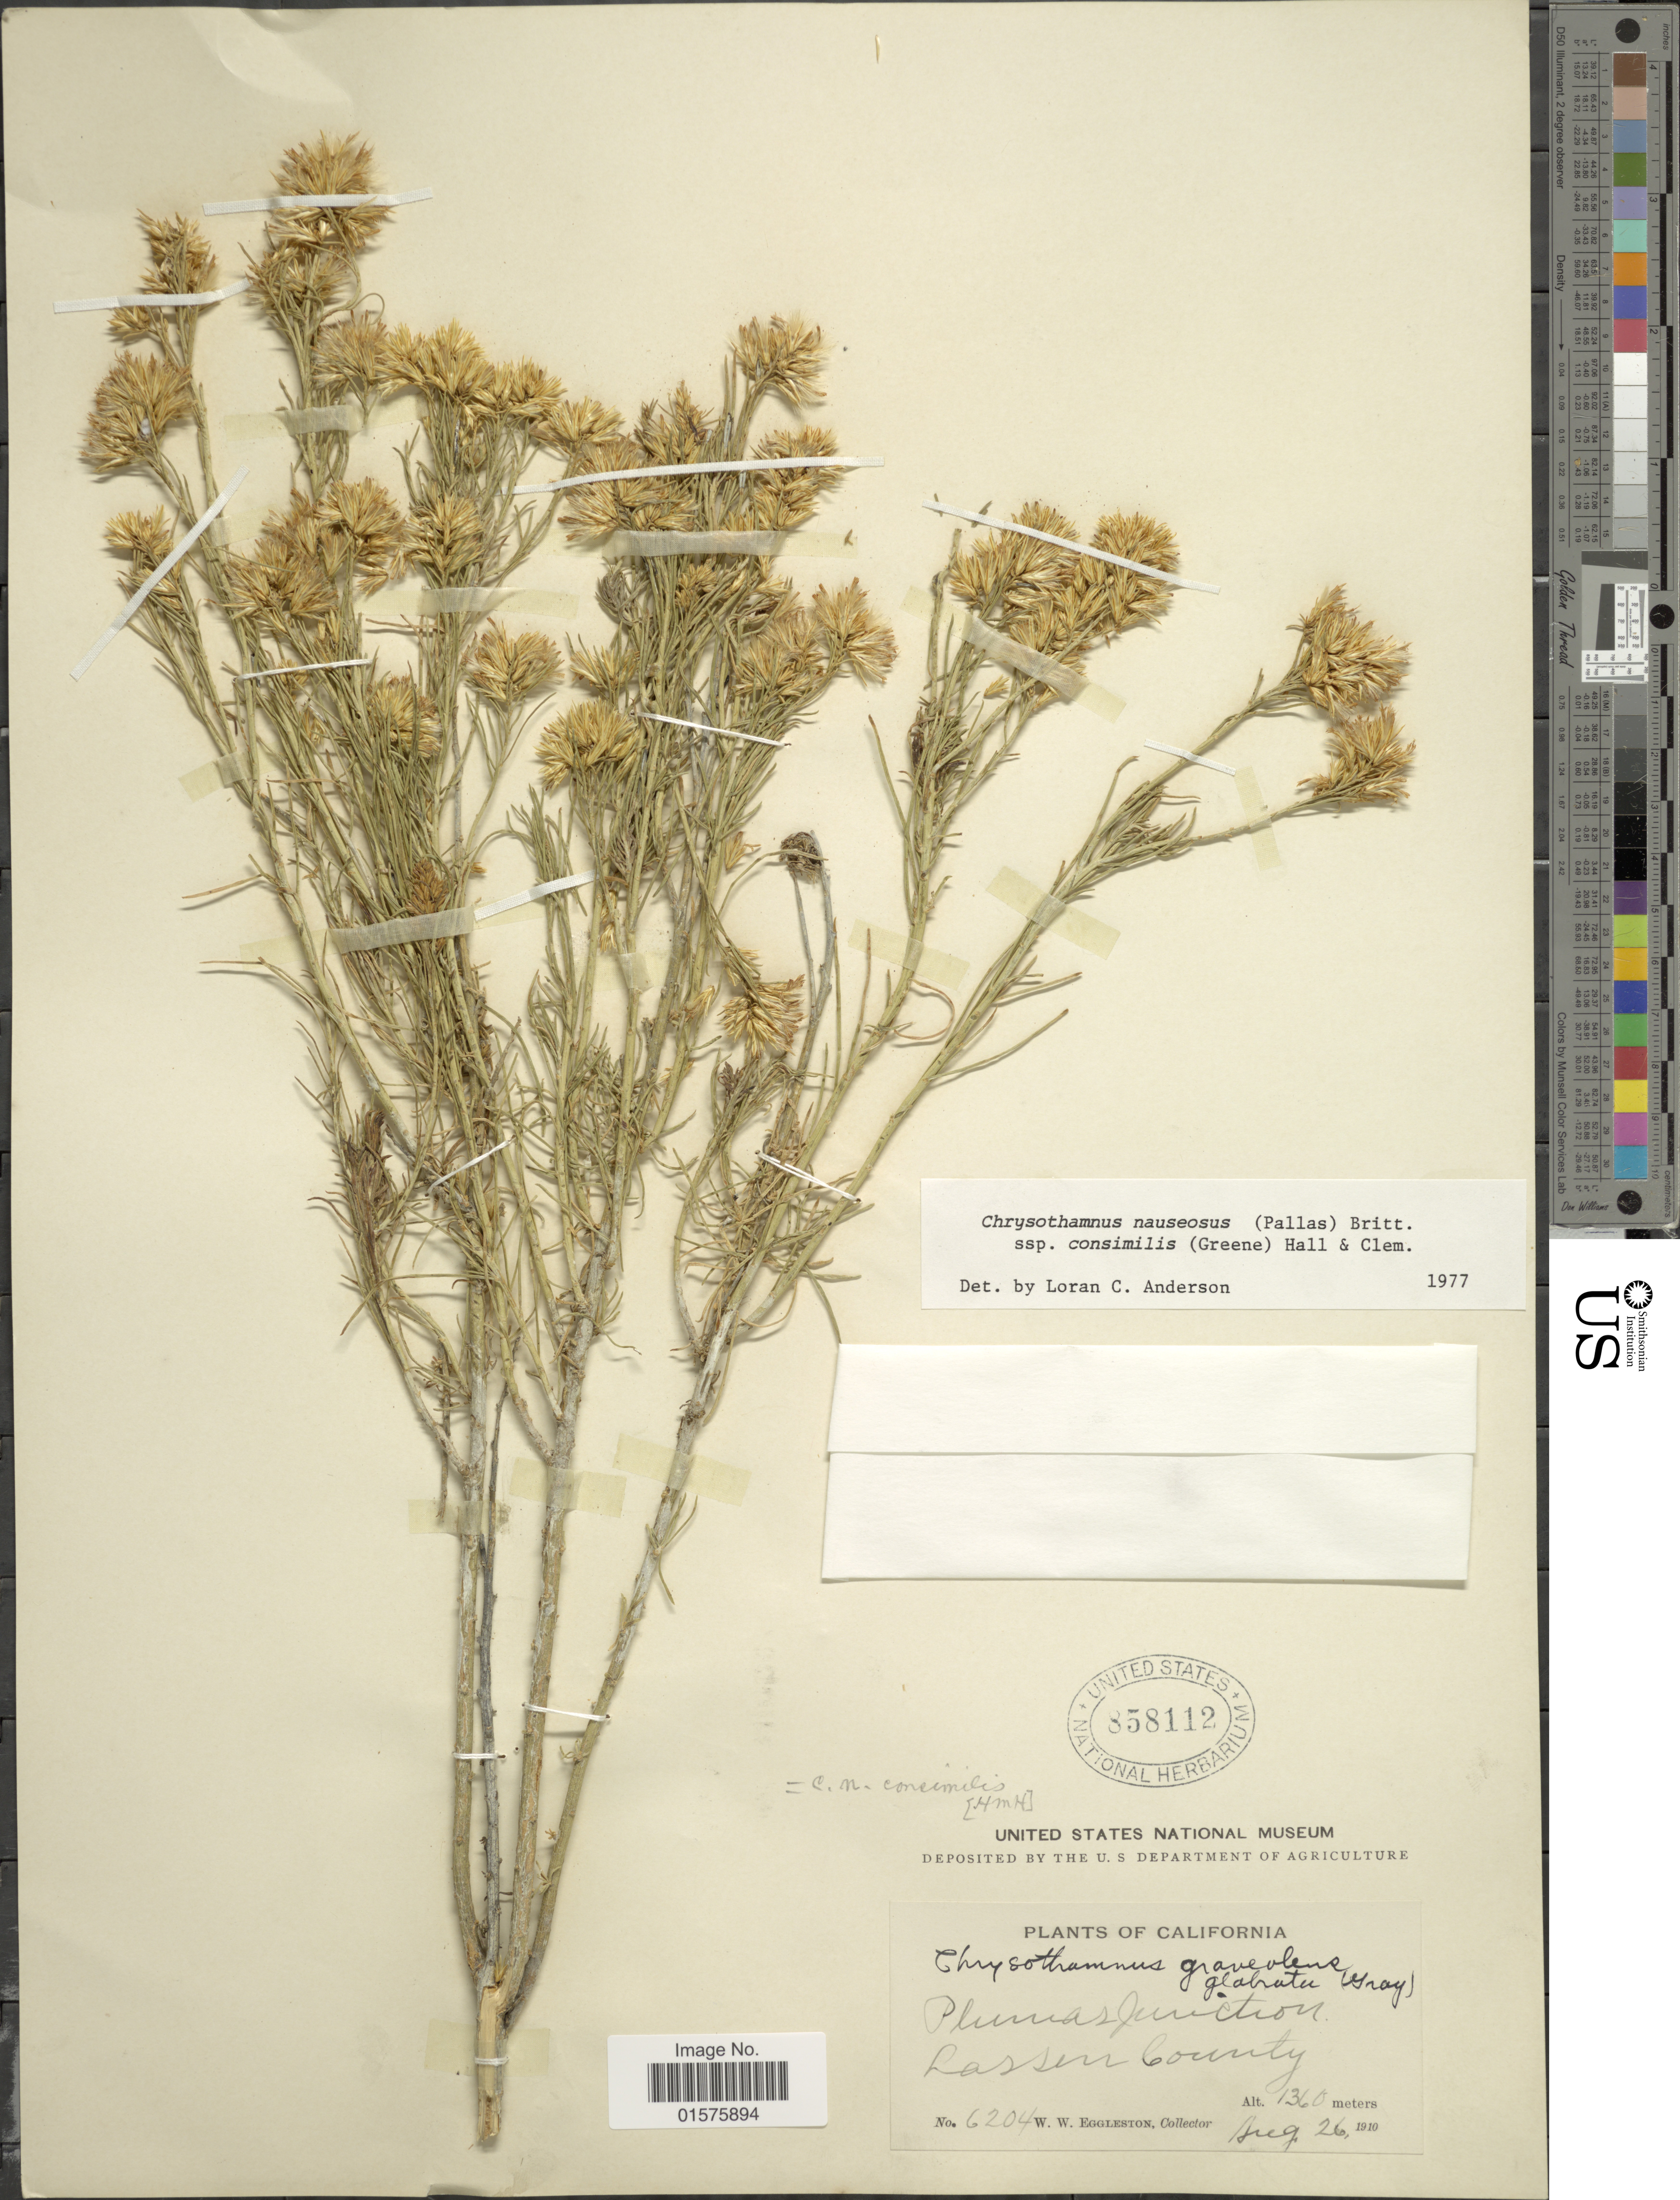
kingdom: Plantae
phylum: Tracheophyta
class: Magnoliopsida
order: Asterales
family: Asteraceae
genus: Ericameria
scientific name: Ericameria nauseosa var. oreophila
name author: (A. Nelson) G.L. Nesom & G.I. Baird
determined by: Urbatsch, Lowell E., Curator (LSU), Louisiana State University (UNITED STATES)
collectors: W. W. Eggleston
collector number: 6204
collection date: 1910-08-26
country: United States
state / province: California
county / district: Lassen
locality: Plumas Junction, Lassen County.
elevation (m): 1360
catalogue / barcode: US 858112